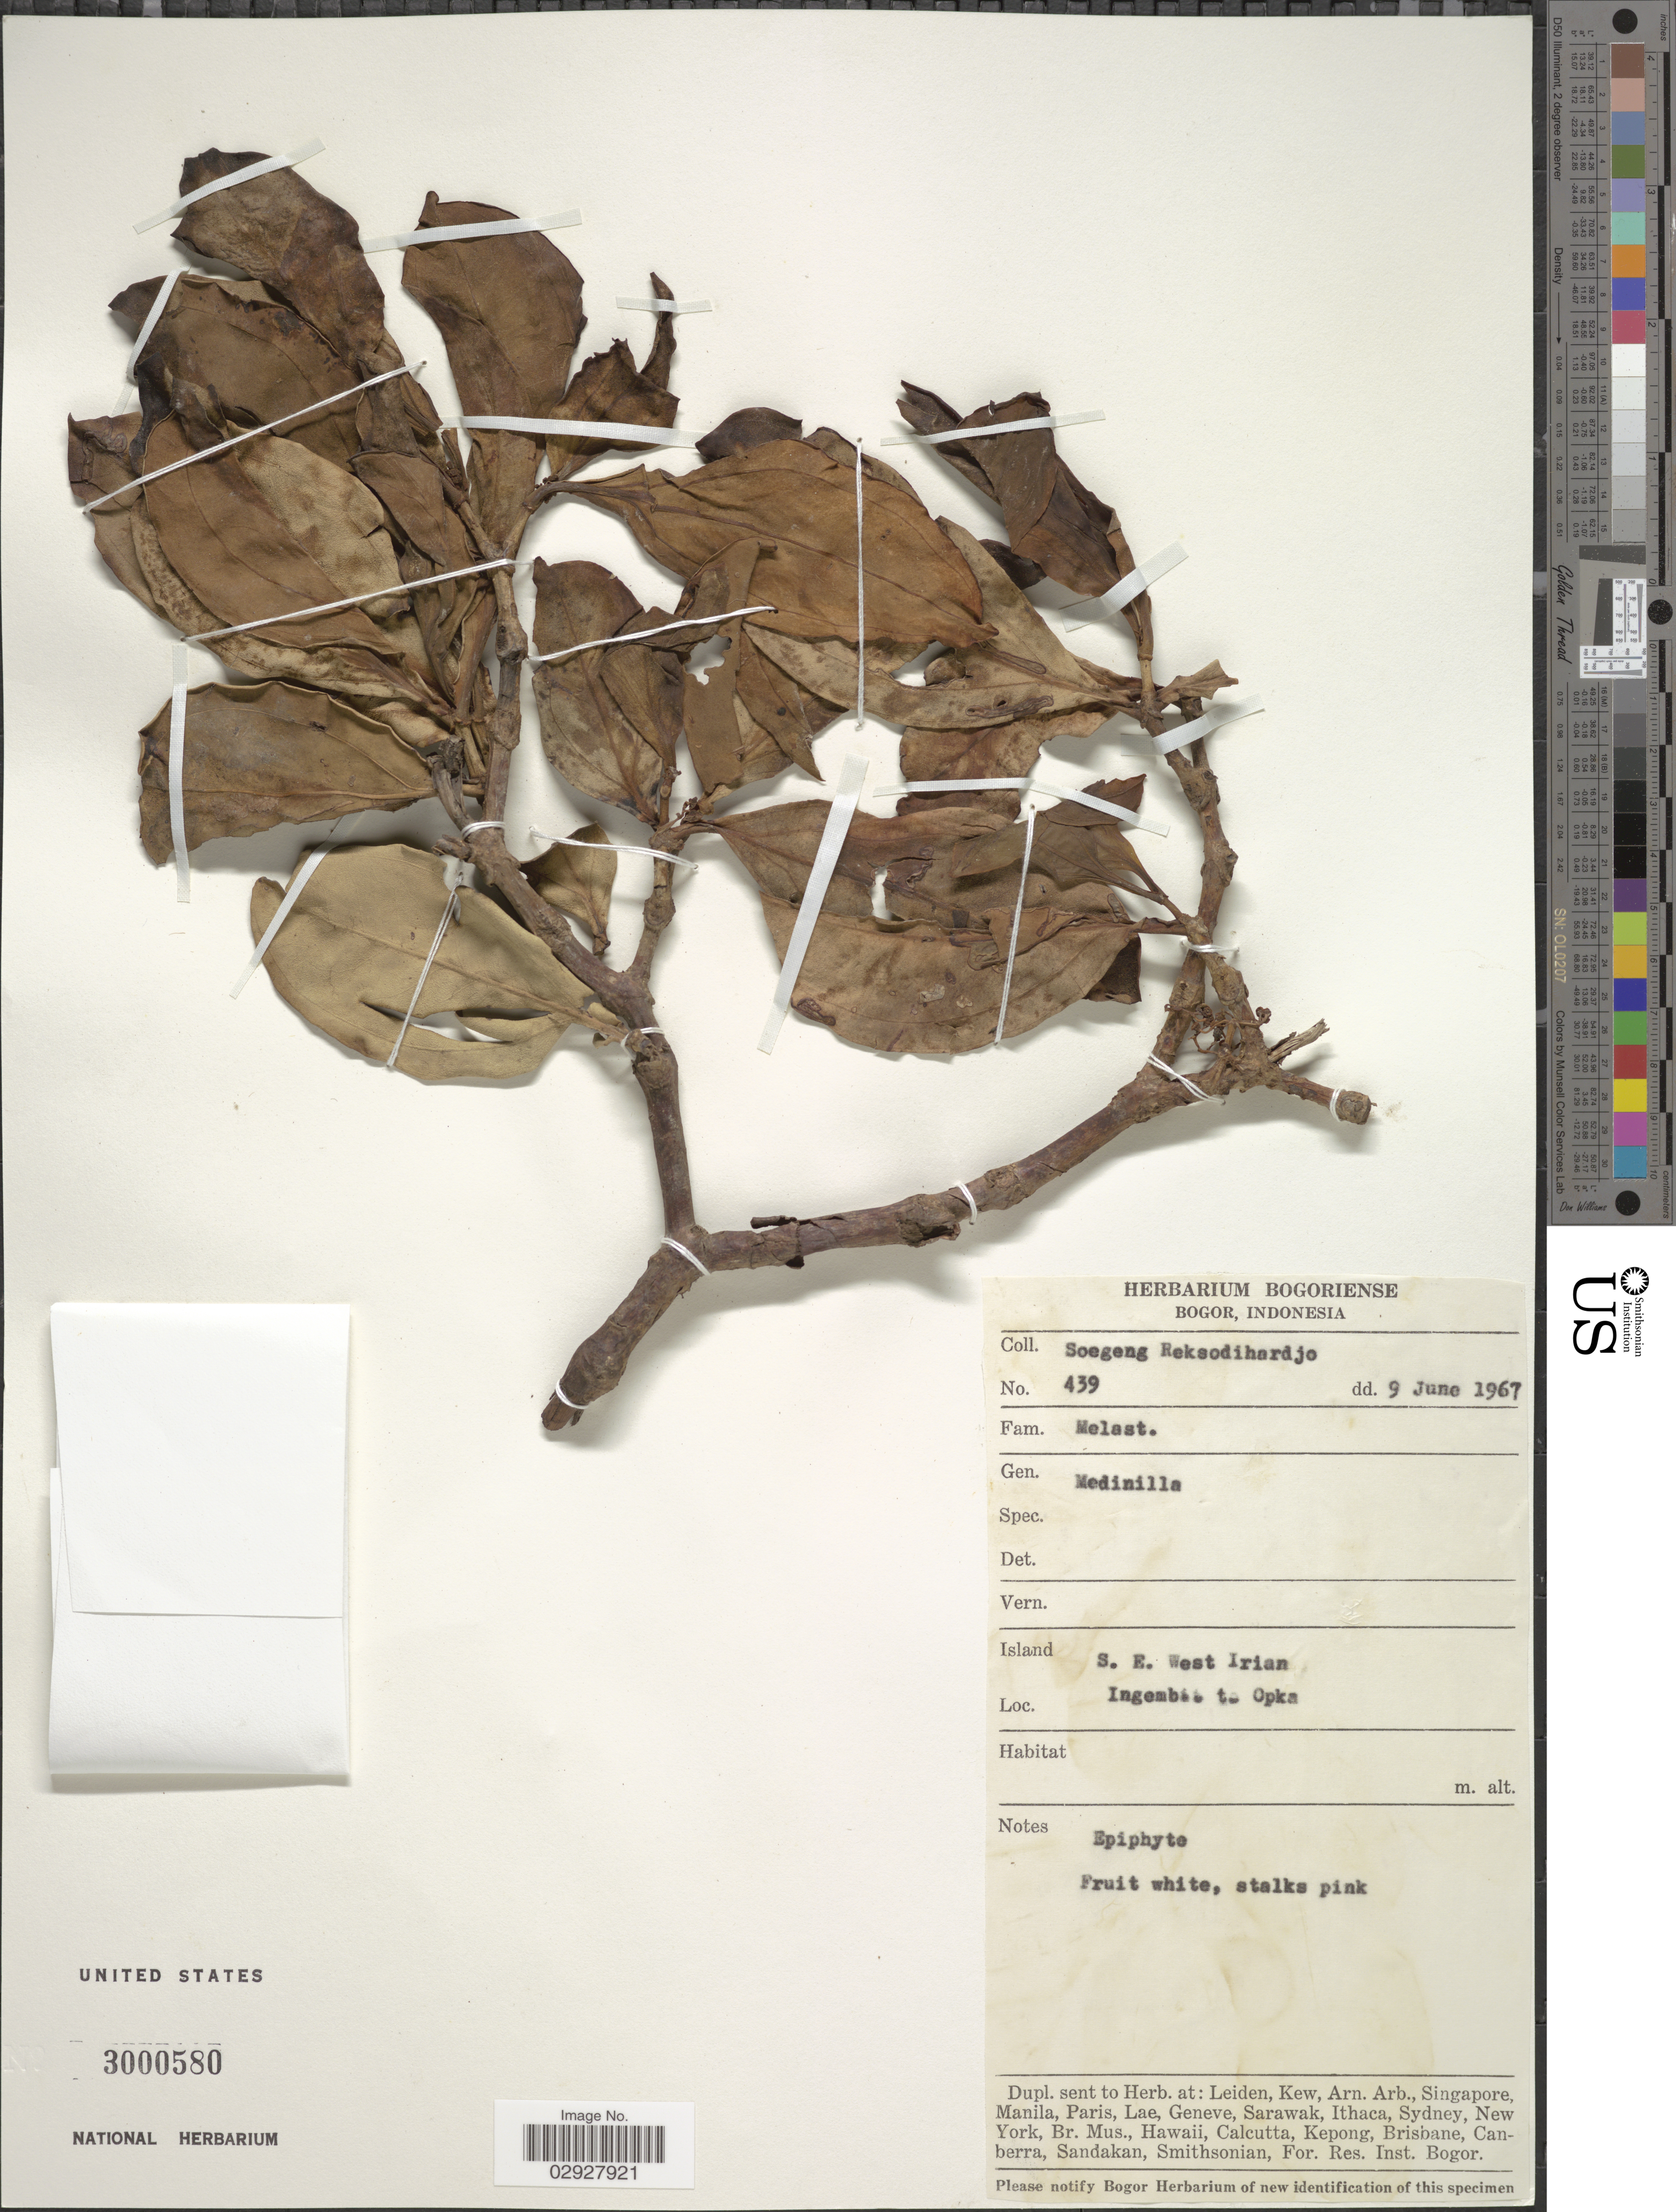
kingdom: Plantae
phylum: Tracheophyta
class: Magnoliopsida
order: Myrtales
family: Melastomataceae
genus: Medinilla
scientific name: Medinilla sp.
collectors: S. Reksodihardjo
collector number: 439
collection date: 1967-06-09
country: Indonesia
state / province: Papua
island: New Guinea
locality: S.E. West Irian, Ingembit to Opka, Bogor.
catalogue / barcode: US 3000580